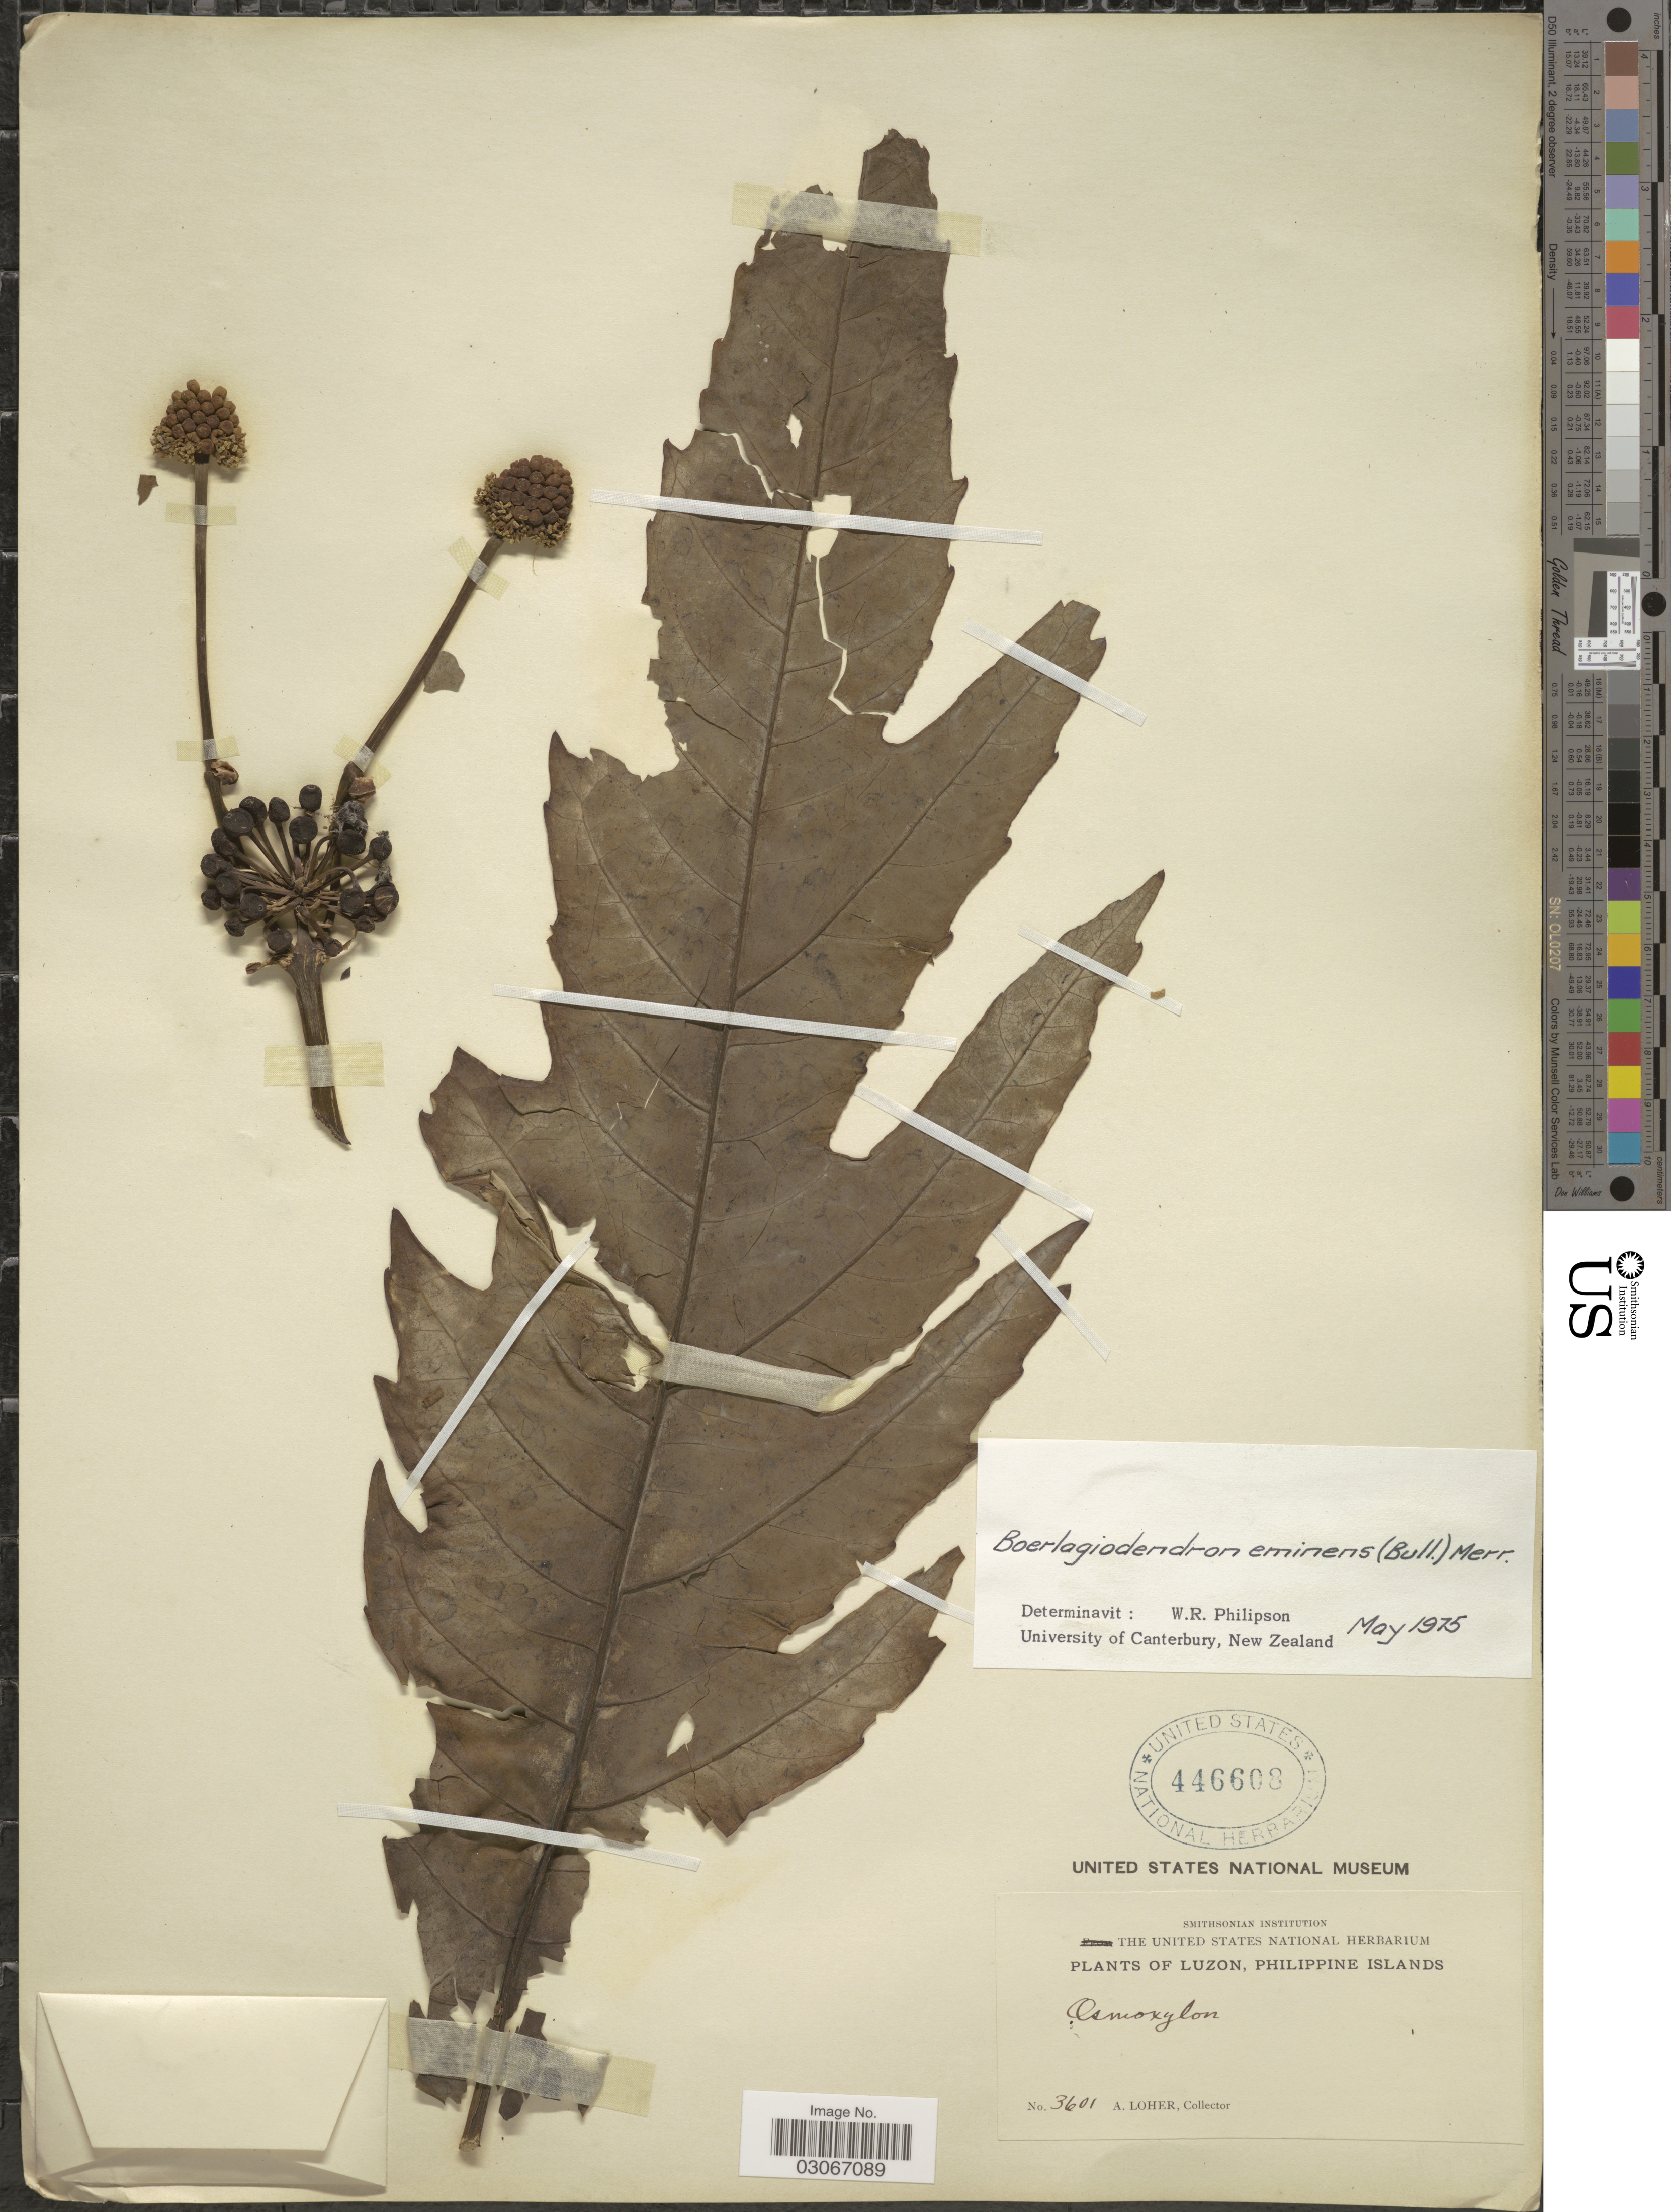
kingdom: Plantae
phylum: Tracheophyta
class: Magnoliopsida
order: Apiales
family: Araliaceae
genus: Osmoxylon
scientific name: Osmoxylon eminens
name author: (Bull) Philipson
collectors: A. Loher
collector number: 3601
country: Philippines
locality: Luzon, Philippine Islands.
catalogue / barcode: US 446608